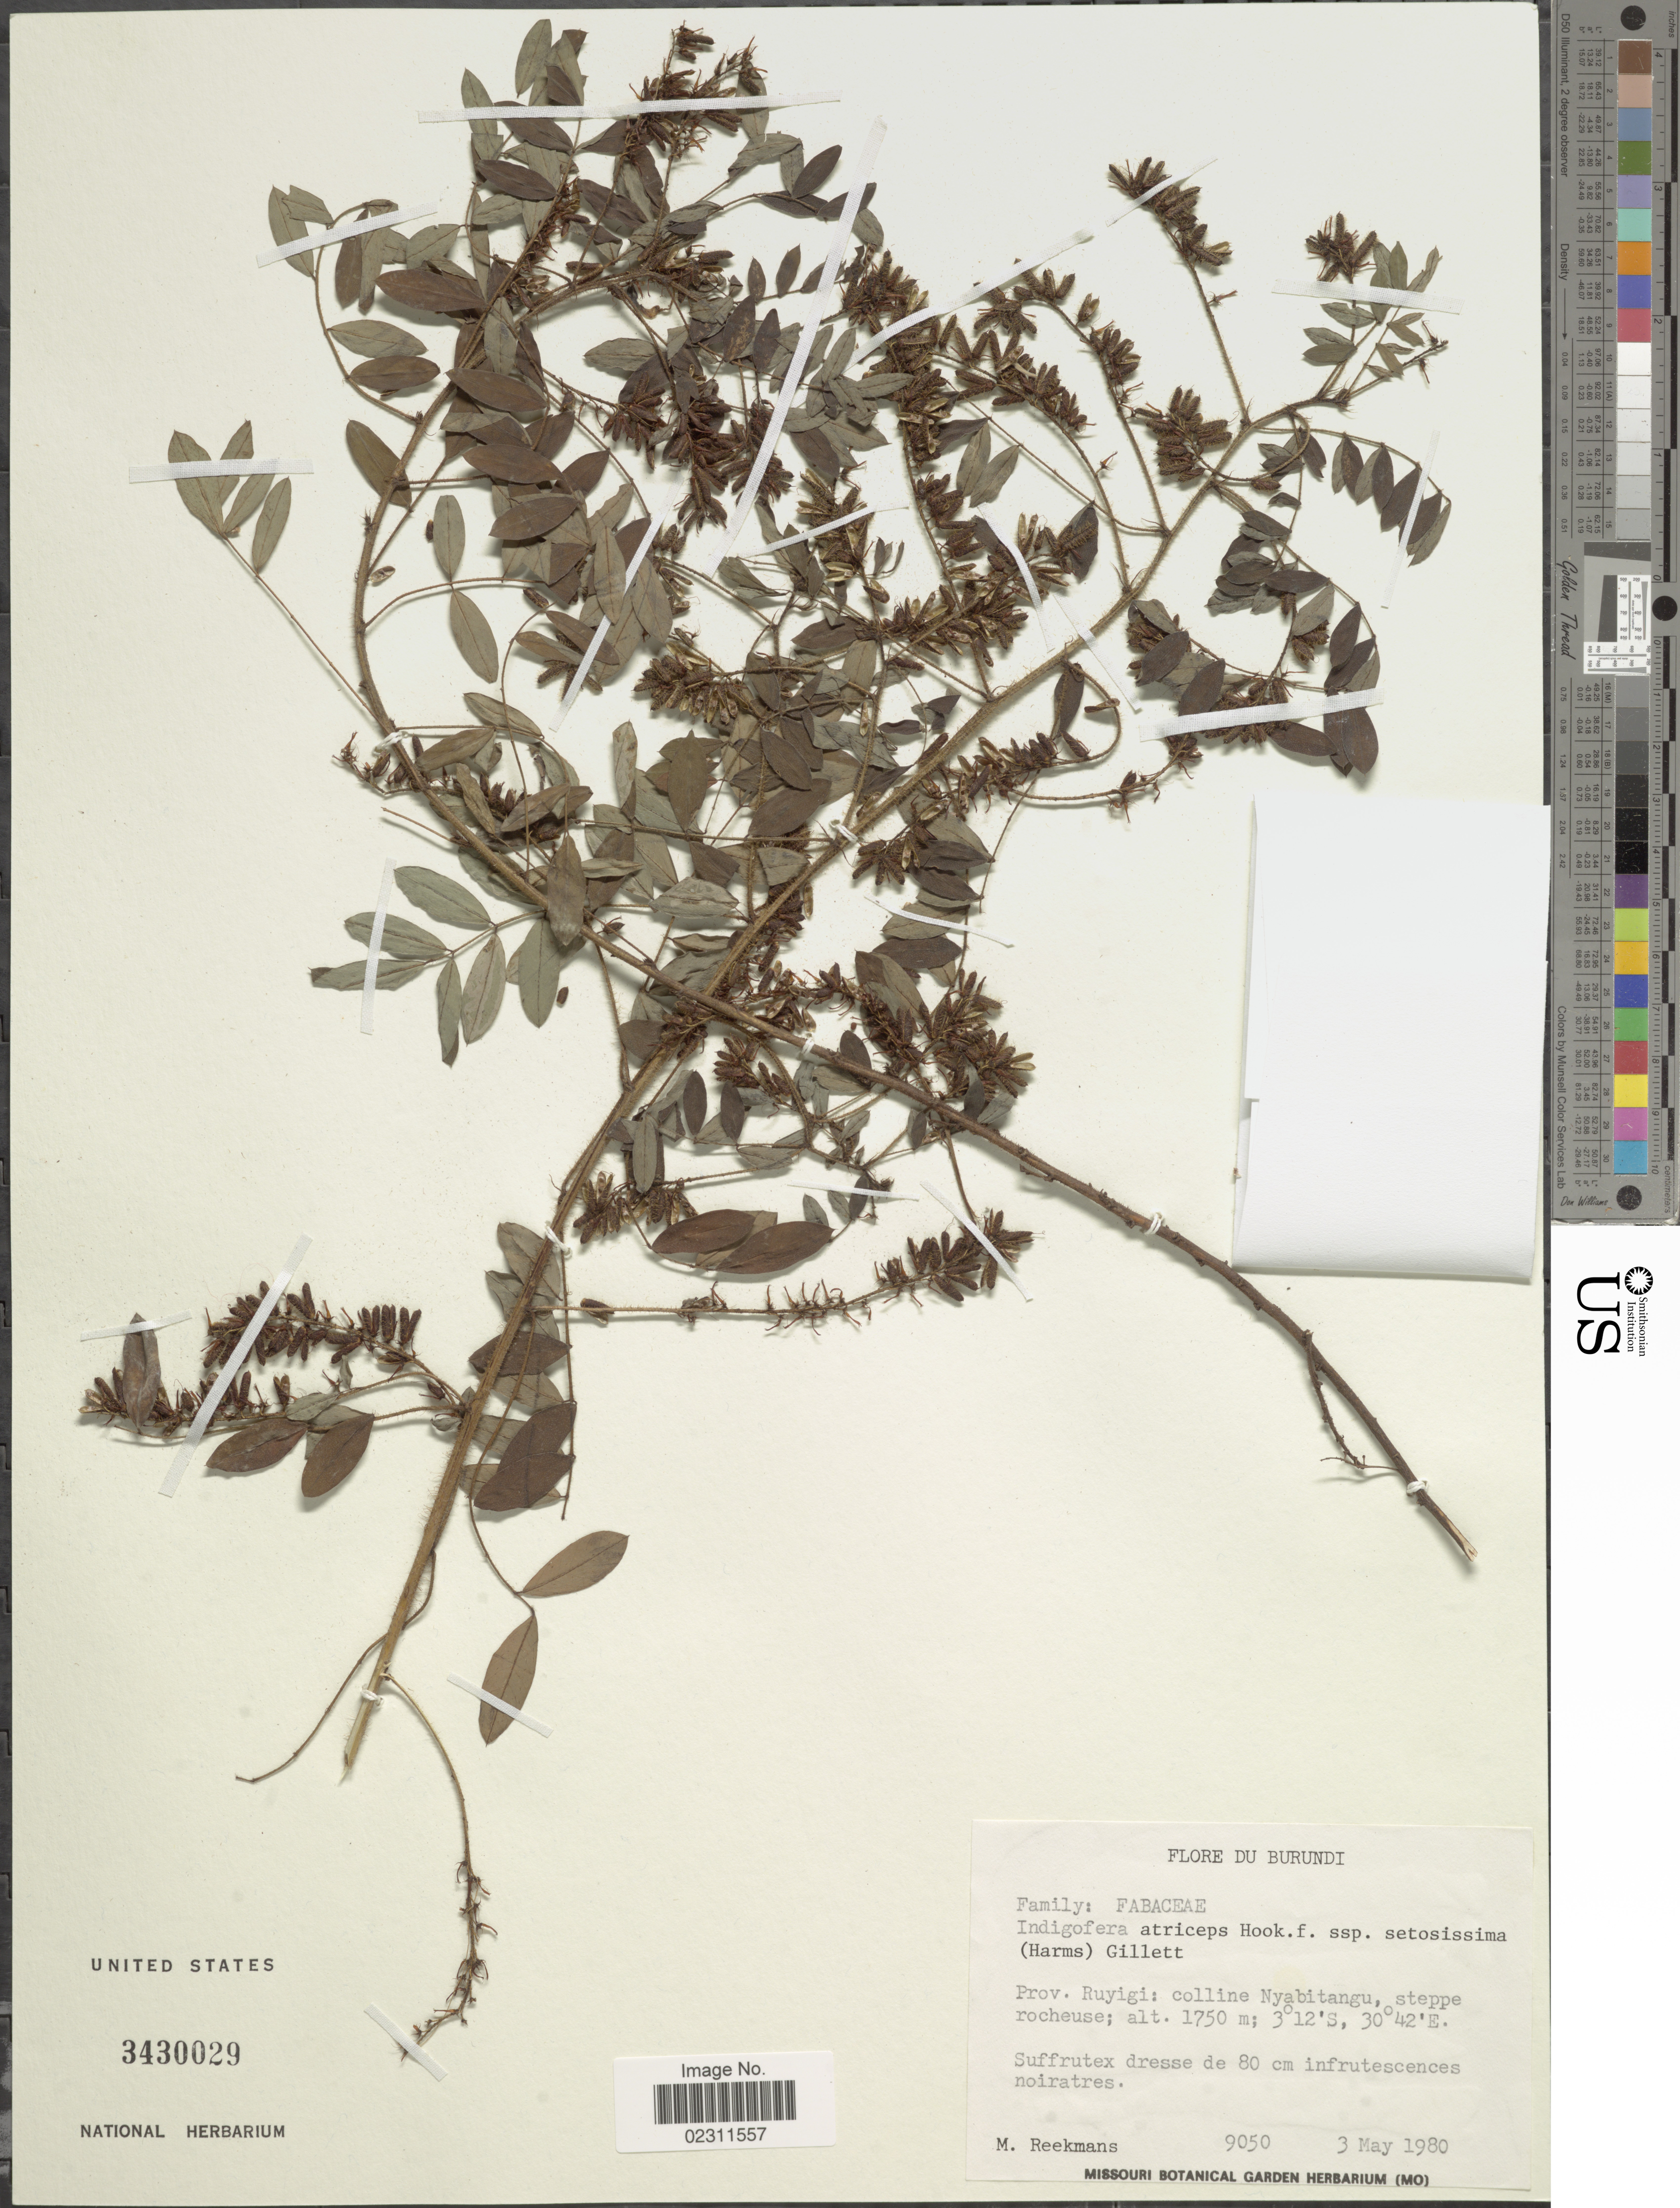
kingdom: Plantae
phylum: Tracheophyta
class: Magnoliopsida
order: Fabales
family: Fabaceae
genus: Indigofera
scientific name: Indigofera atriceps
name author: Hook. f.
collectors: M. Reekmans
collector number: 9050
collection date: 1980-05-03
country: Burundi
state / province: Ruyigi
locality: Colline Nyabitangu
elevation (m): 1750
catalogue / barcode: US 3430029